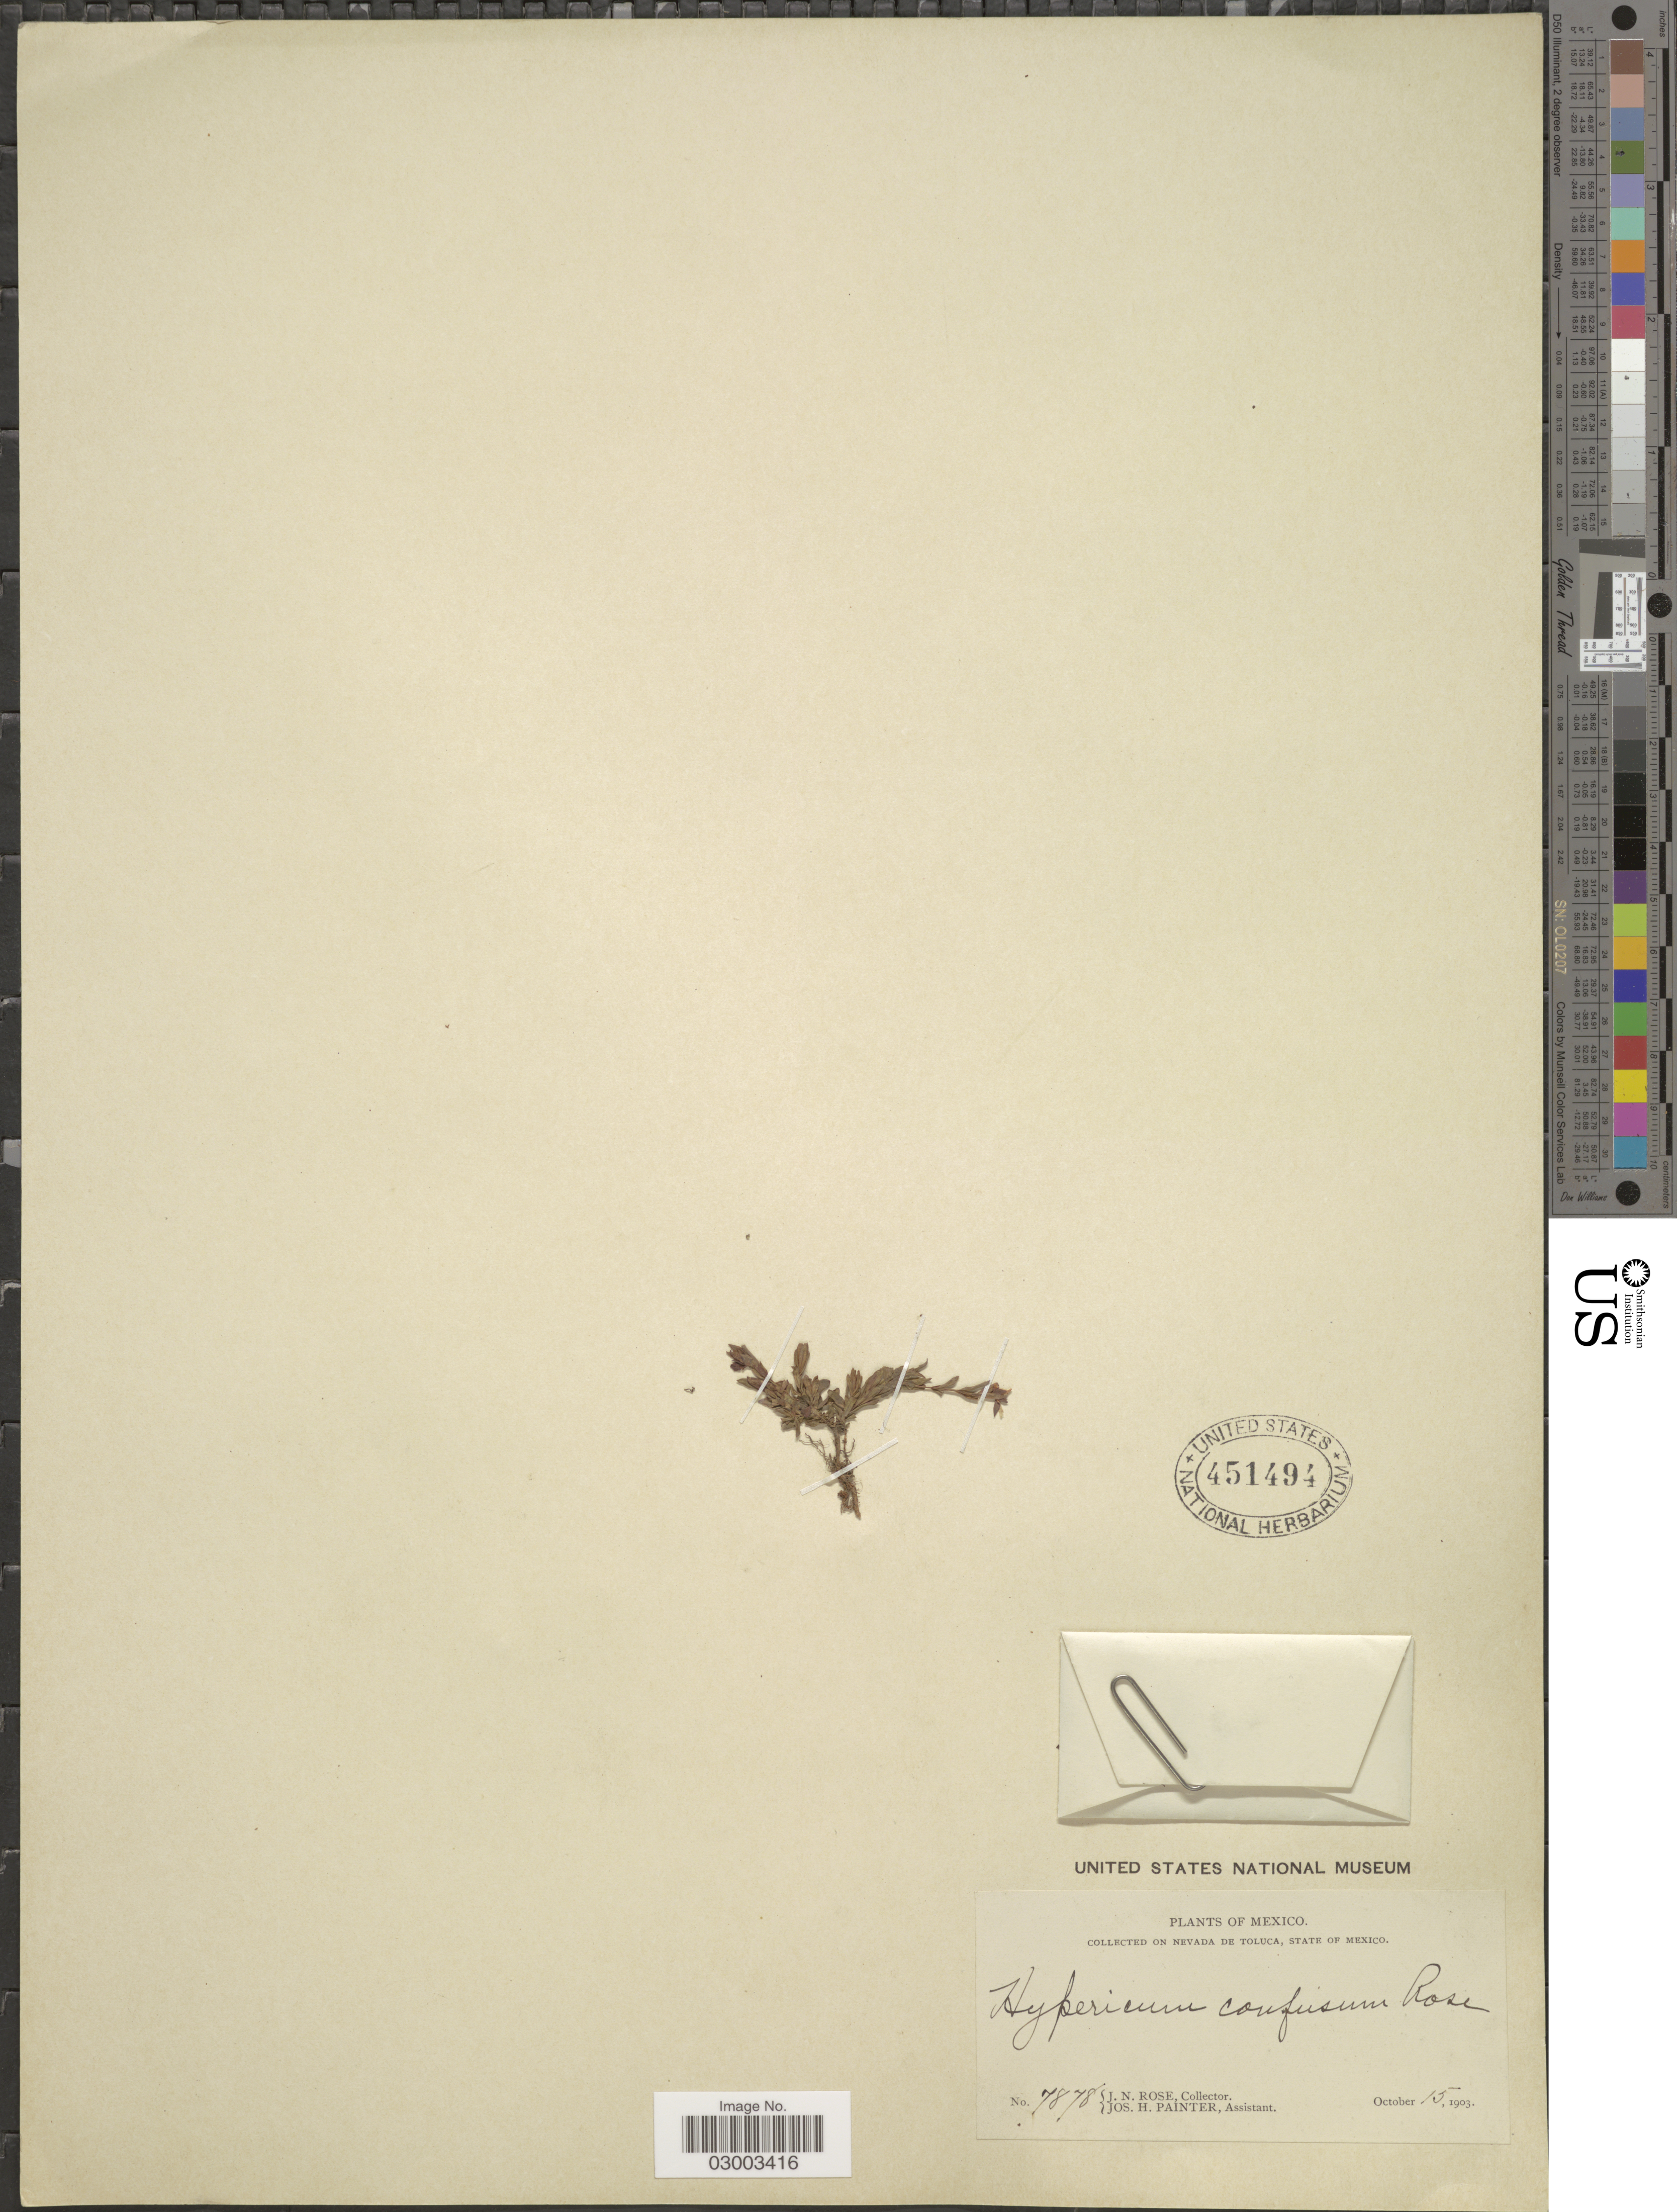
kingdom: Plantae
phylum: Tracheophyta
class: Magnoliopsida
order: Malpighiales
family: Hypericaceae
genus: Hypericum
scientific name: Hypericum silenoides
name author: Juss.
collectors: J. N. Rose & J. H. Painter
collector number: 7878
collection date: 1903-10-15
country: Mexico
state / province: México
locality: On Nevada de Toluca, State of Mexico.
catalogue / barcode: US 451494